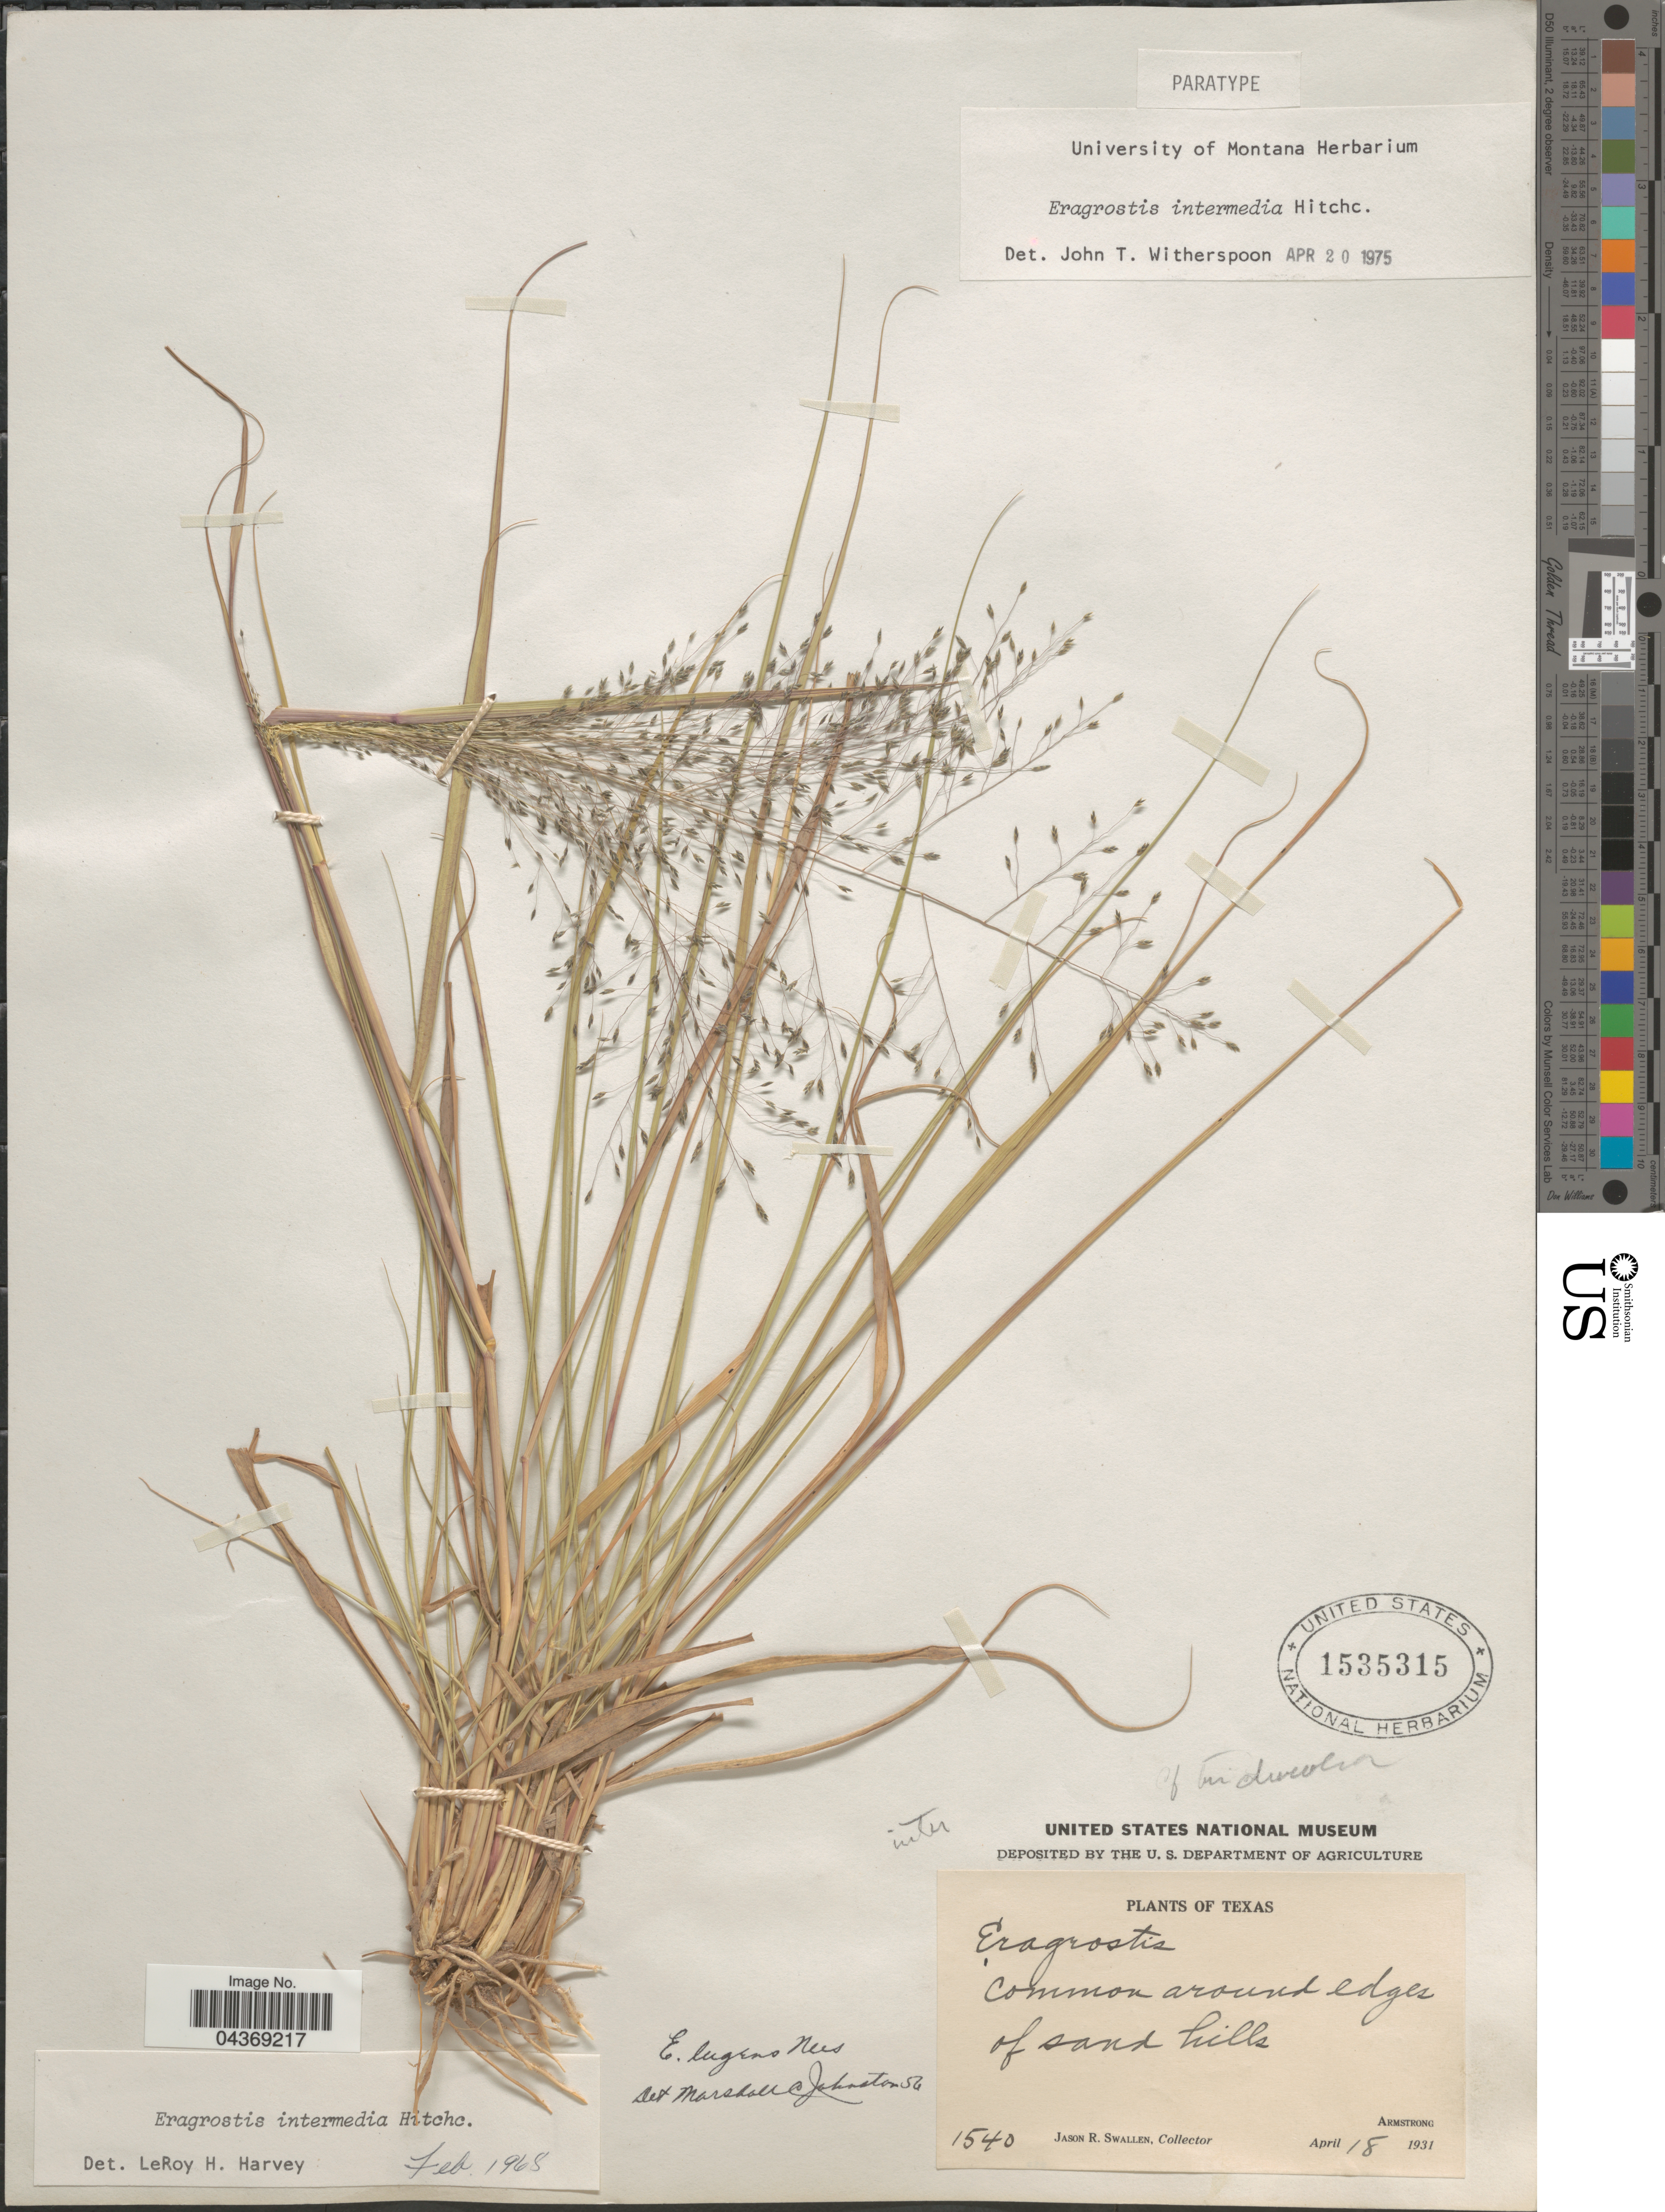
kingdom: Plantae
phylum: Tracheophyta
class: Liliopsida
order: Poales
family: Poaceae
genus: Eragrostis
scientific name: Eragrostis intermedia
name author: Hitchc.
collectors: J. R. Swallen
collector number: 1540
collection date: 1931-04-18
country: United States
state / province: Texas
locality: Common around edges of sand hills. Armstrong.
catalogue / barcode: US 1535315